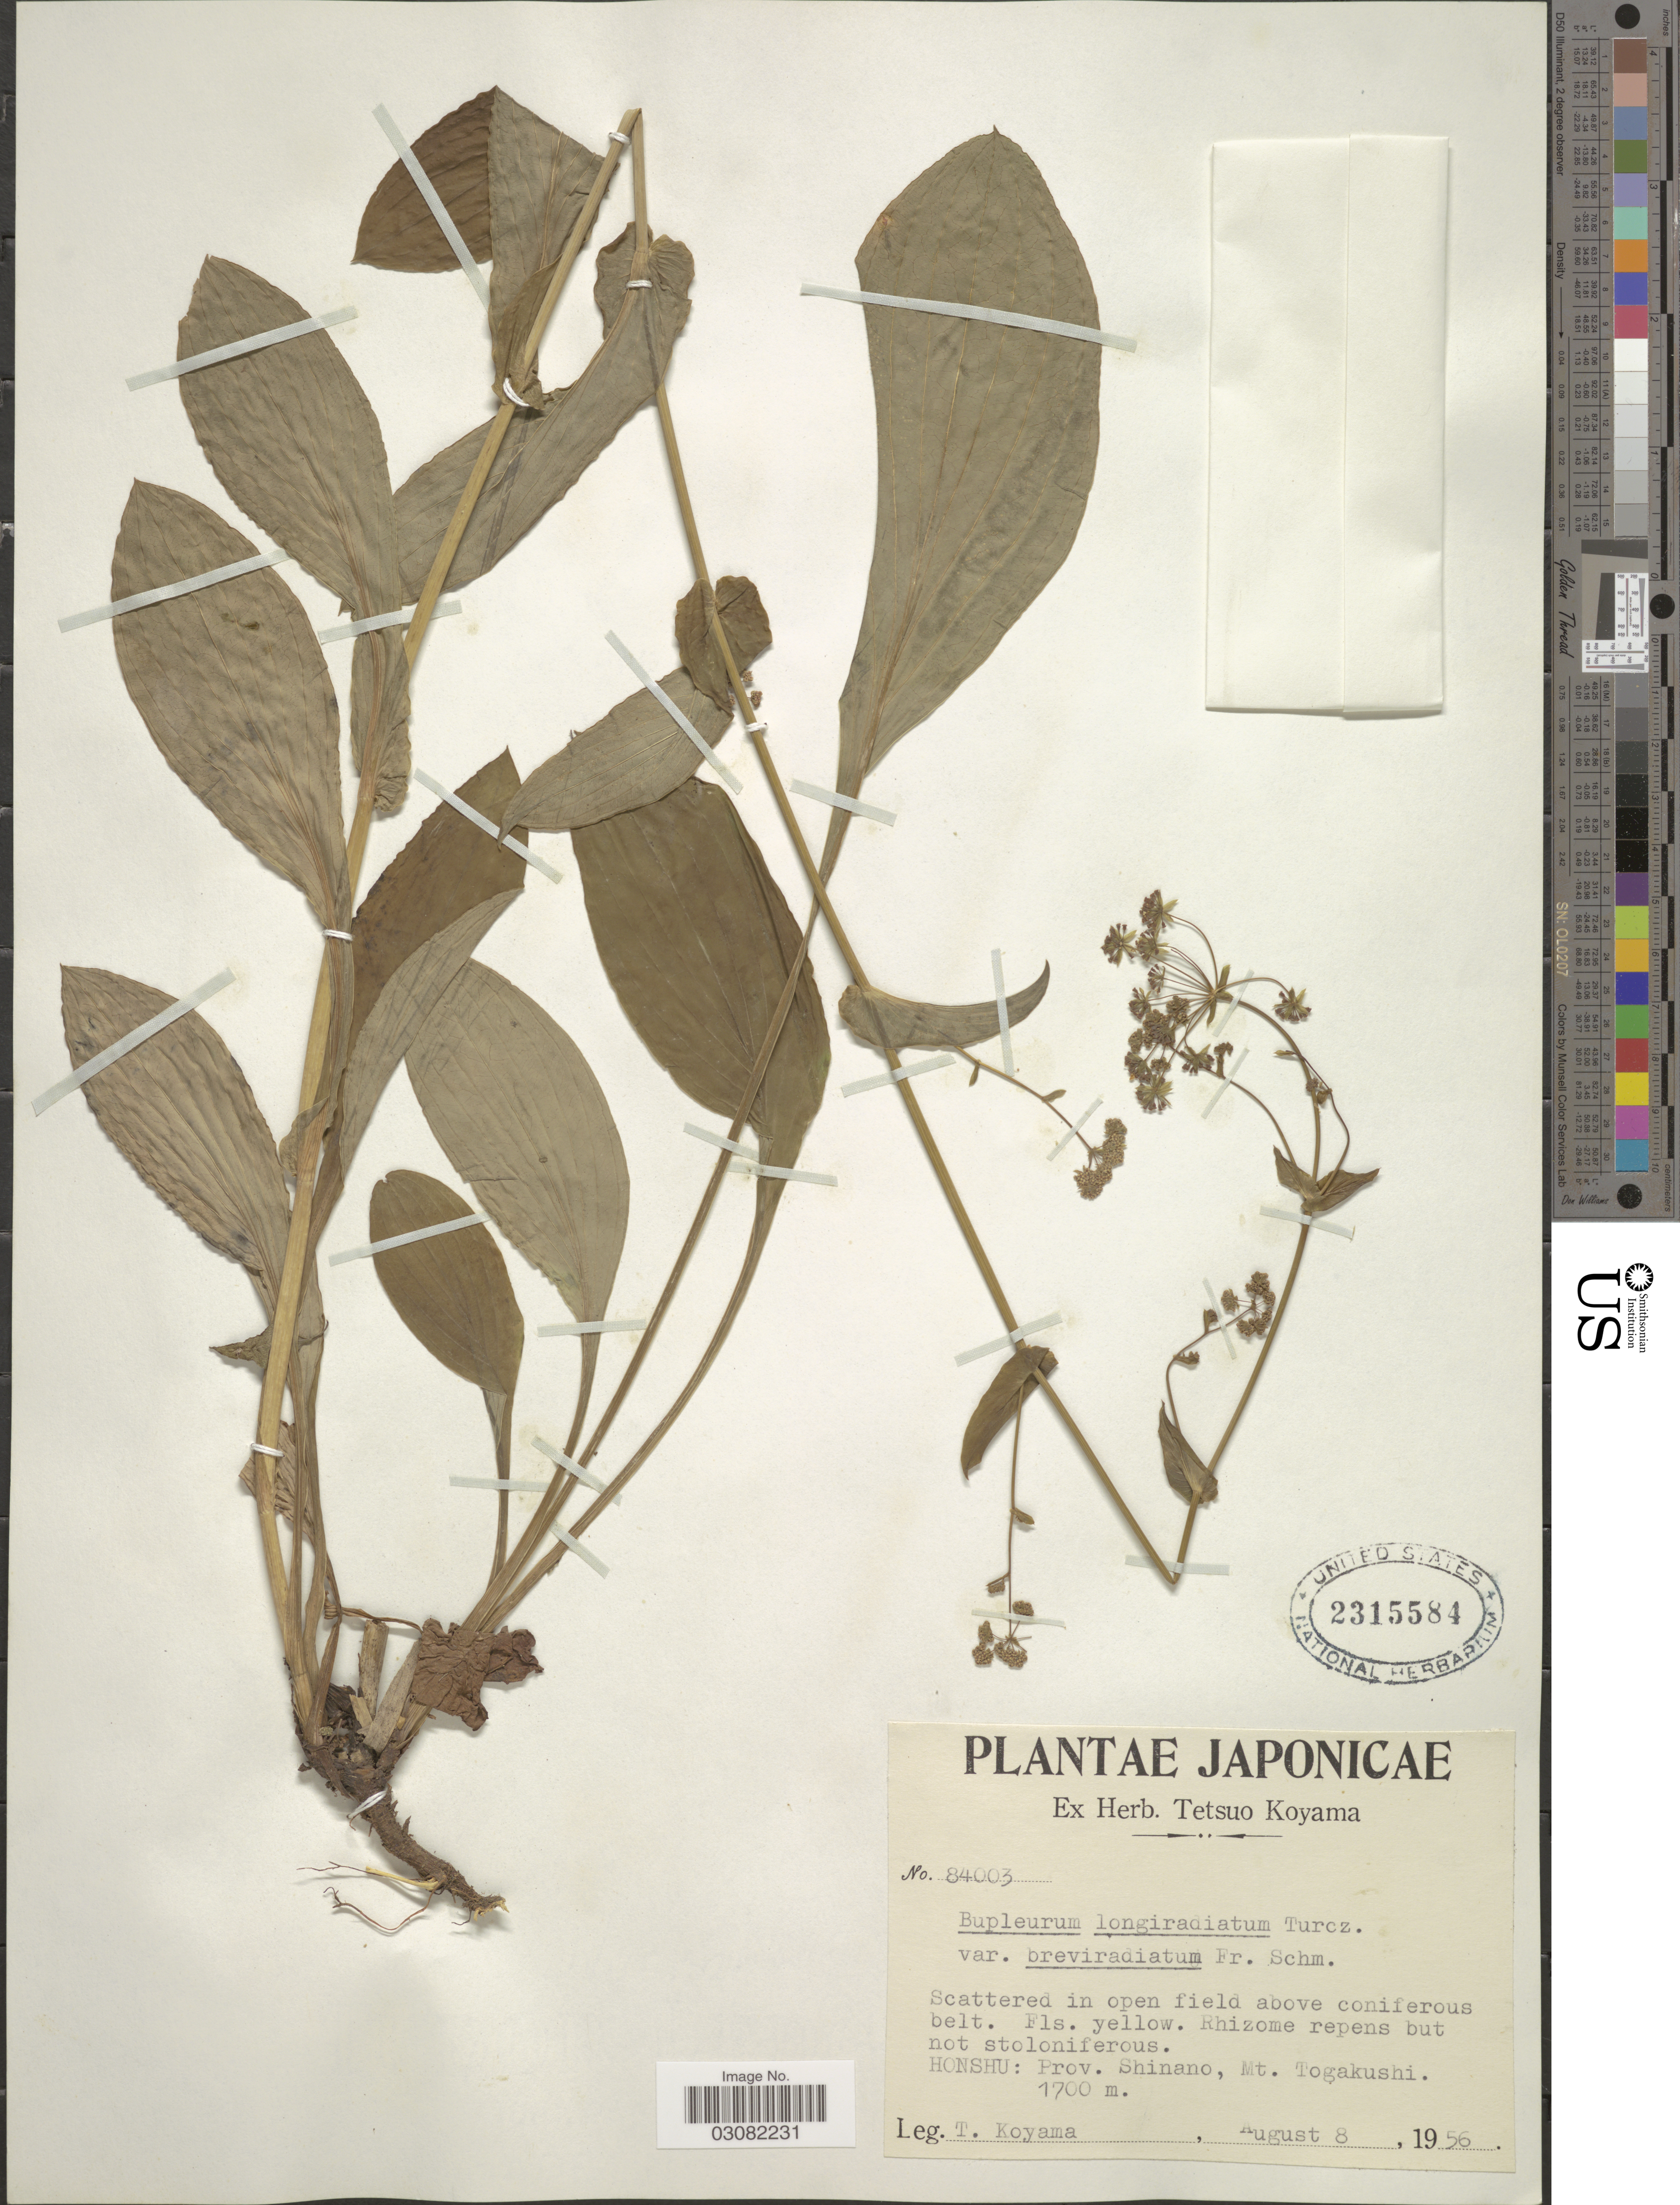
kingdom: Plantae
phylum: Tracheophyta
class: Magnoliopsida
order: Apiales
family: Apiaceae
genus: Bupleurum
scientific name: Bupleurum longiradiatum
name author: Turcz.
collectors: T. Koyama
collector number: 84003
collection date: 1956-08-08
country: Japan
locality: Honshu: Prov. Shinano, Mt. Togakushi.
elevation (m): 1700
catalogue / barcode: US 2315584